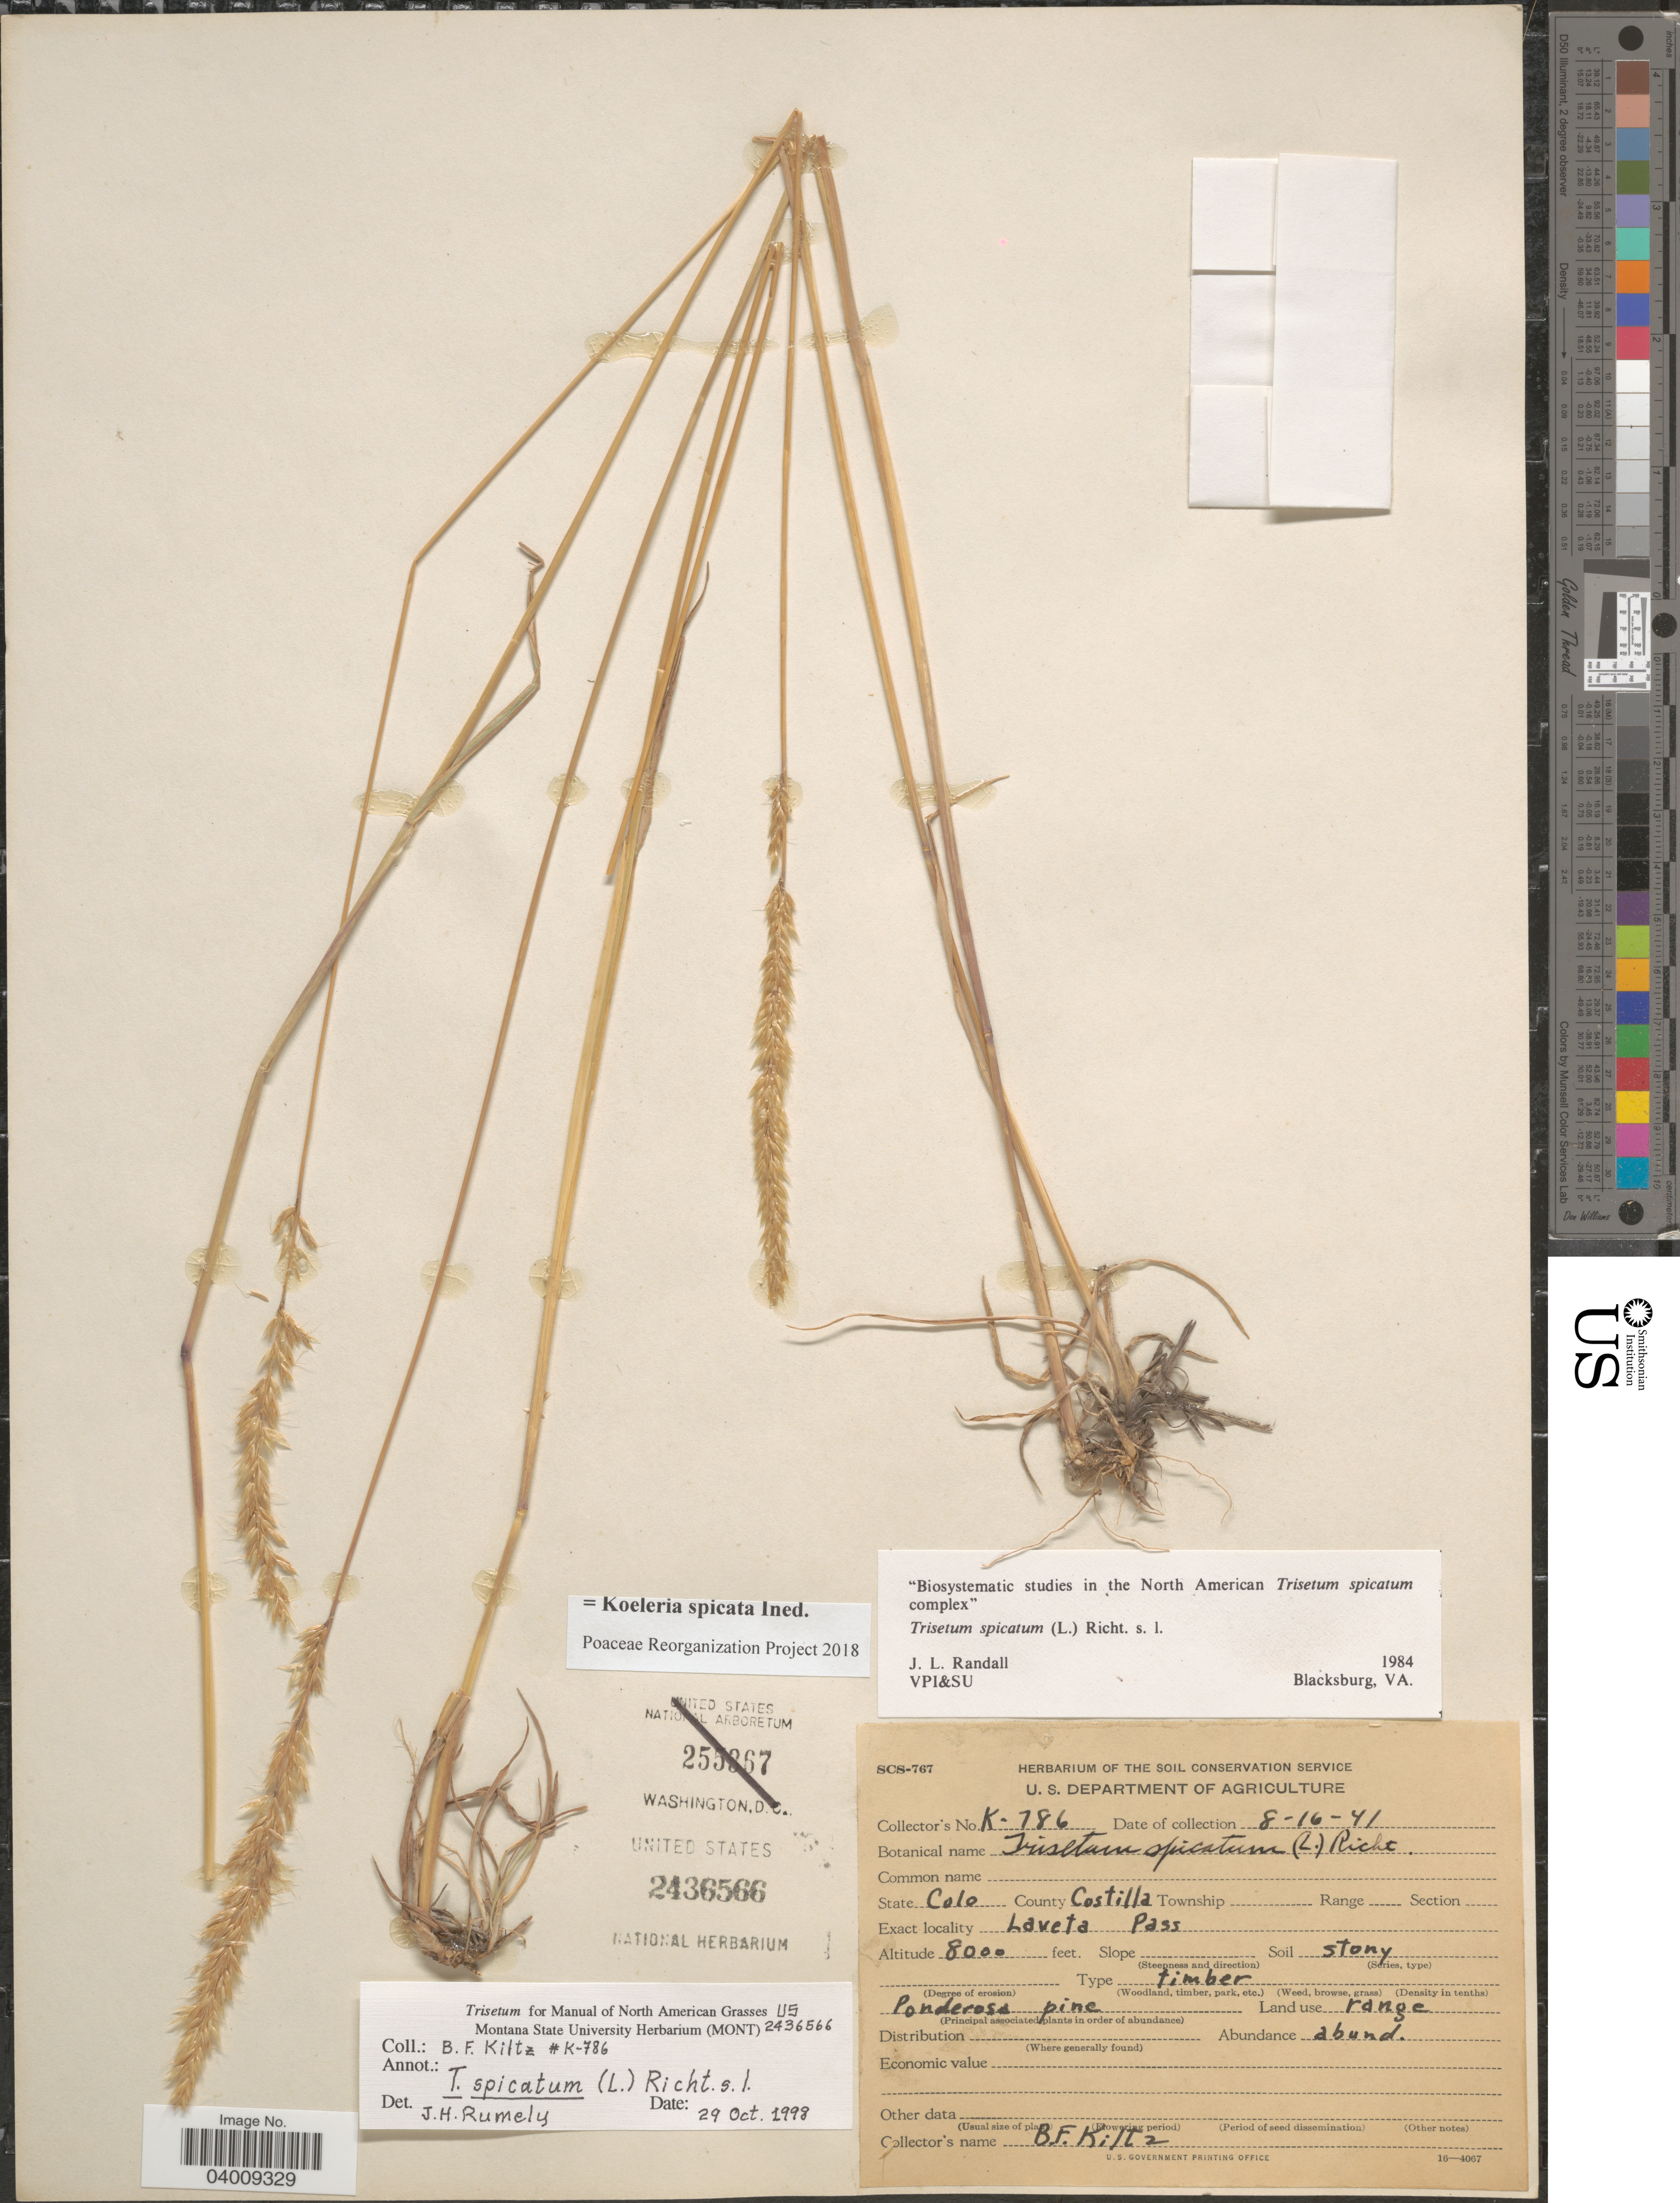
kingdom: Plantae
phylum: Tracheophyta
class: Liliopsida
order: Poales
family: Poaceae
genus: Koeleria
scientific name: Koeleria spicata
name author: (L.) Barberá et al.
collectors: B. Kiltz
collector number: K 786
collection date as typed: Transcribed d/m/y: 16/8/41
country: United States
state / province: Colorado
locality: County Costilla. Laveta Pass.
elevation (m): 2438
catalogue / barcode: US 2436566